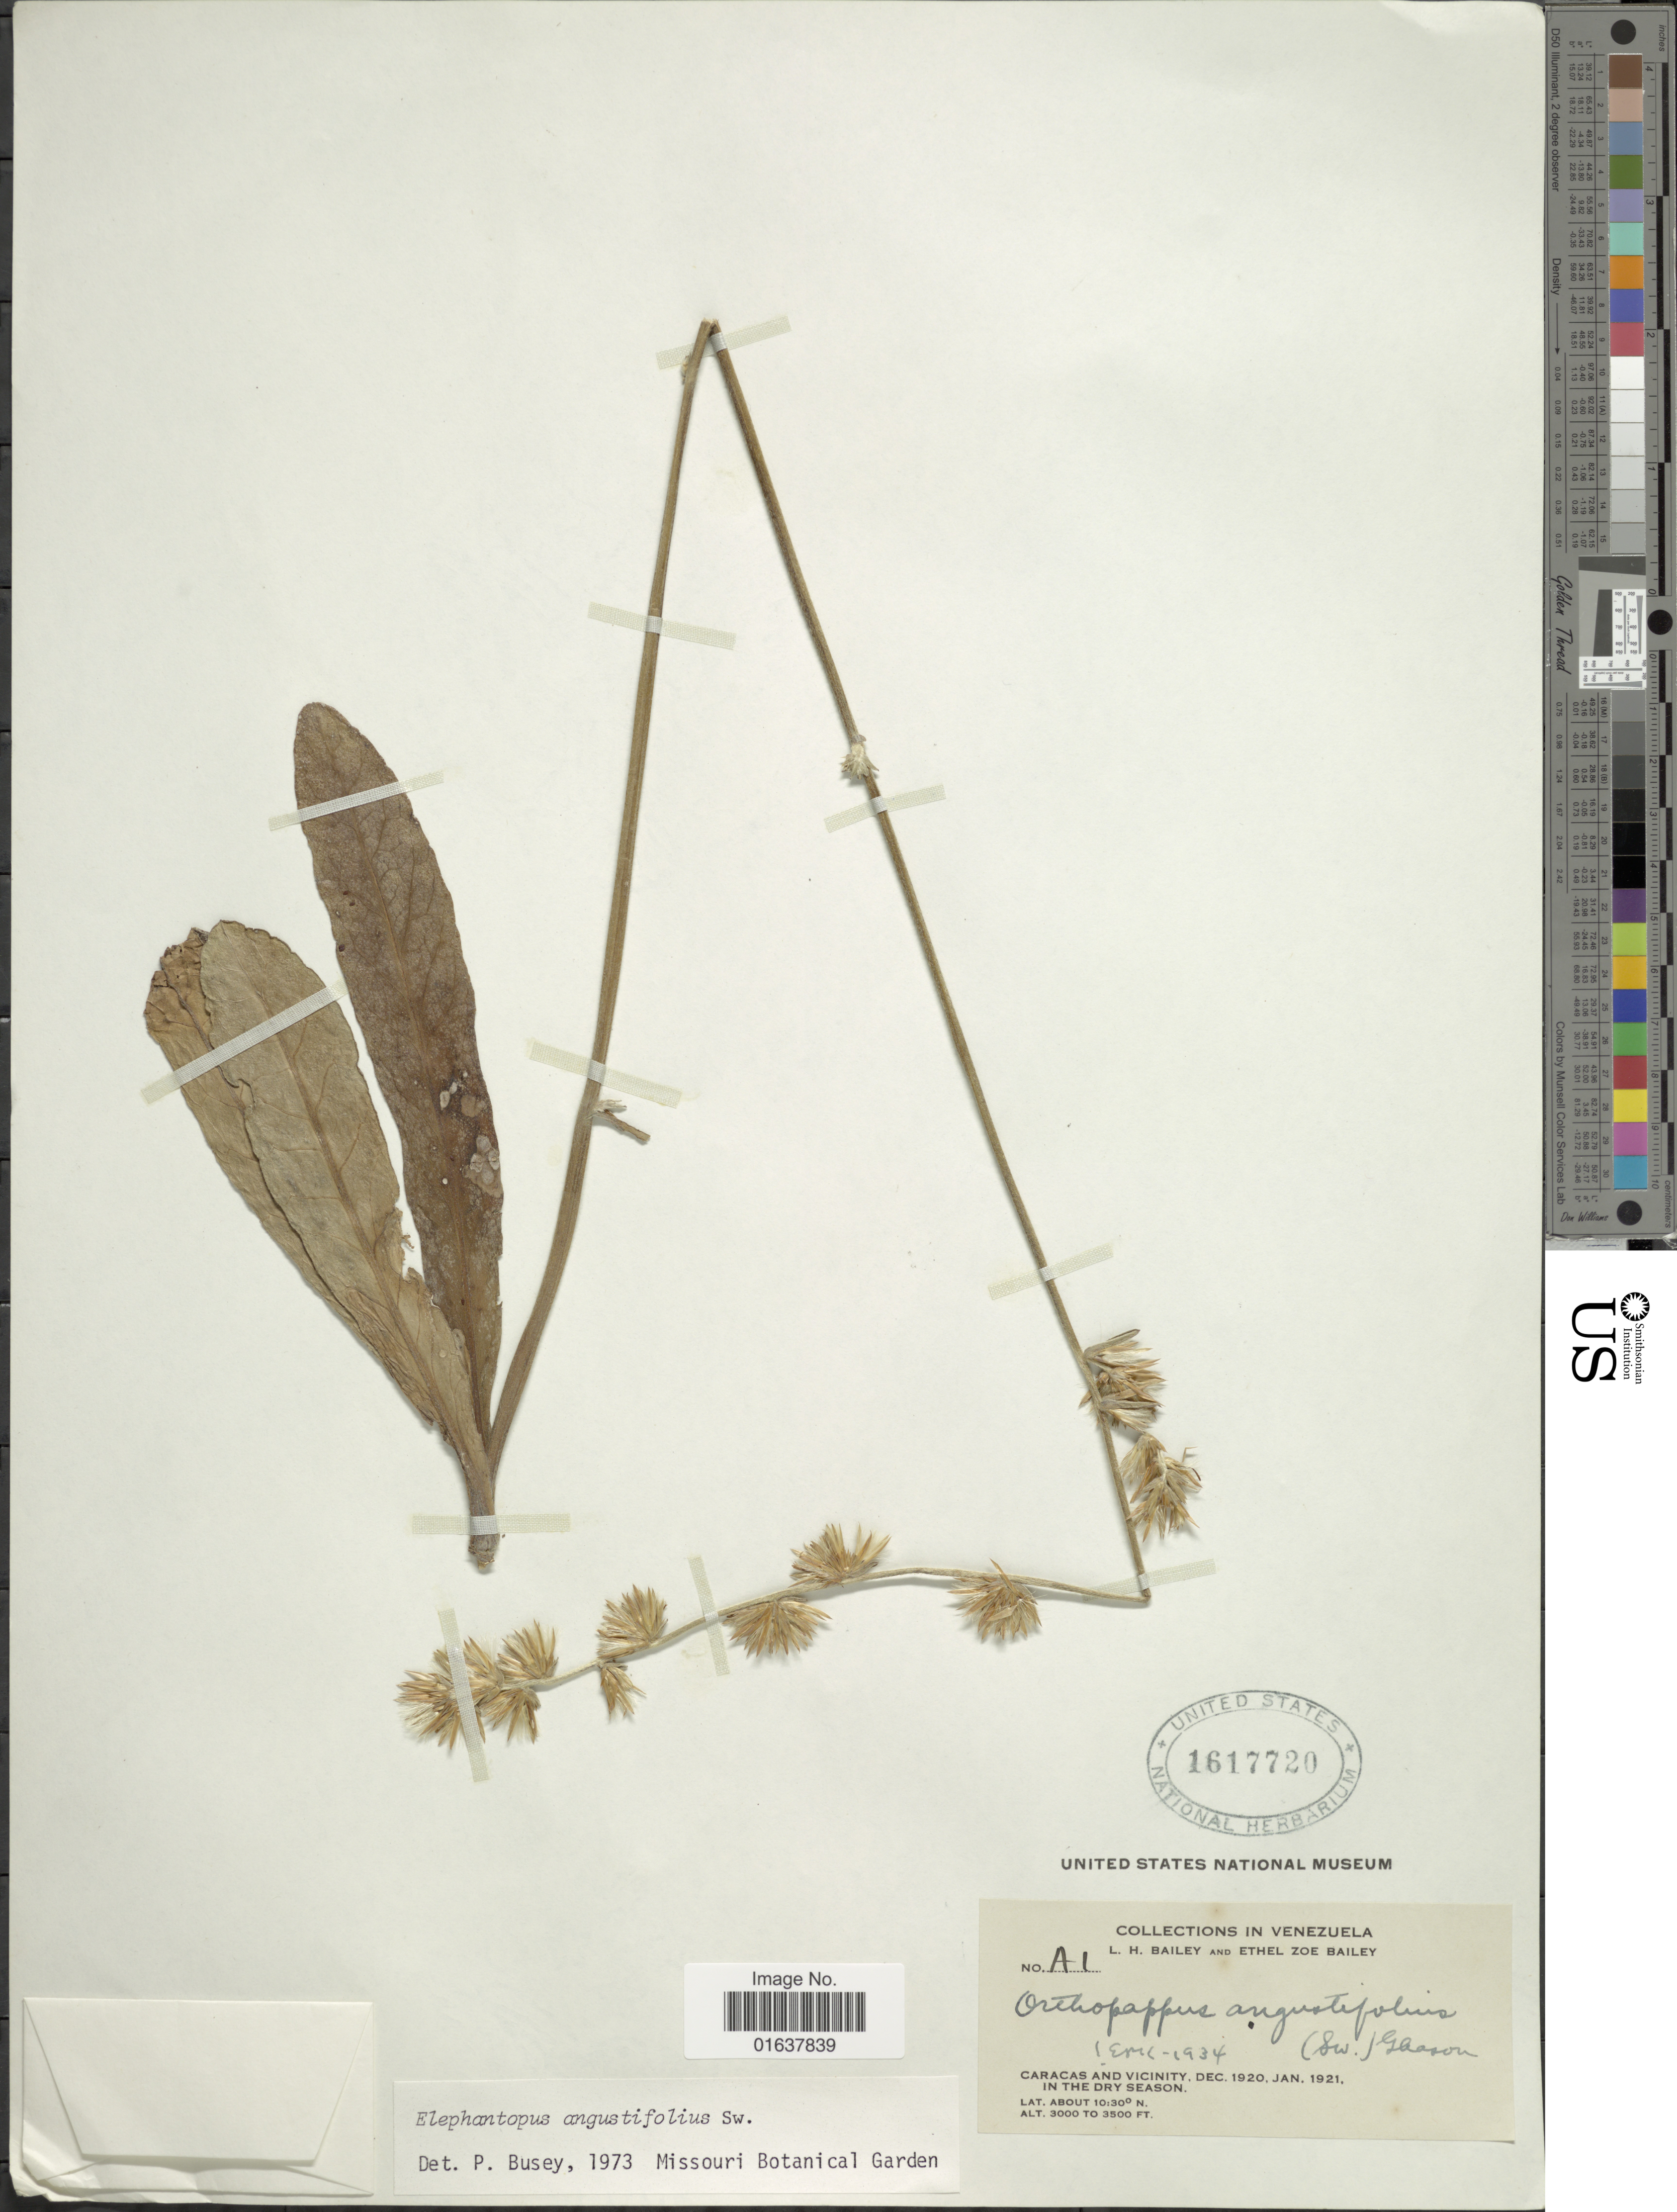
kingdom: Plantae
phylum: Tracheophyta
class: Magnoliopsida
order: Asterales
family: Asteraceae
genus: Orthopappus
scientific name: Orthopappus angustifolius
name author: (Sw.) Gleason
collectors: L. H. Bailey & E. Z. Bailey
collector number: A1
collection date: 1920-12/1921-01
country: Venezuela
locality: Caracas and vicinity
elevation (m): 914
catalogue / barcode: US 1617720